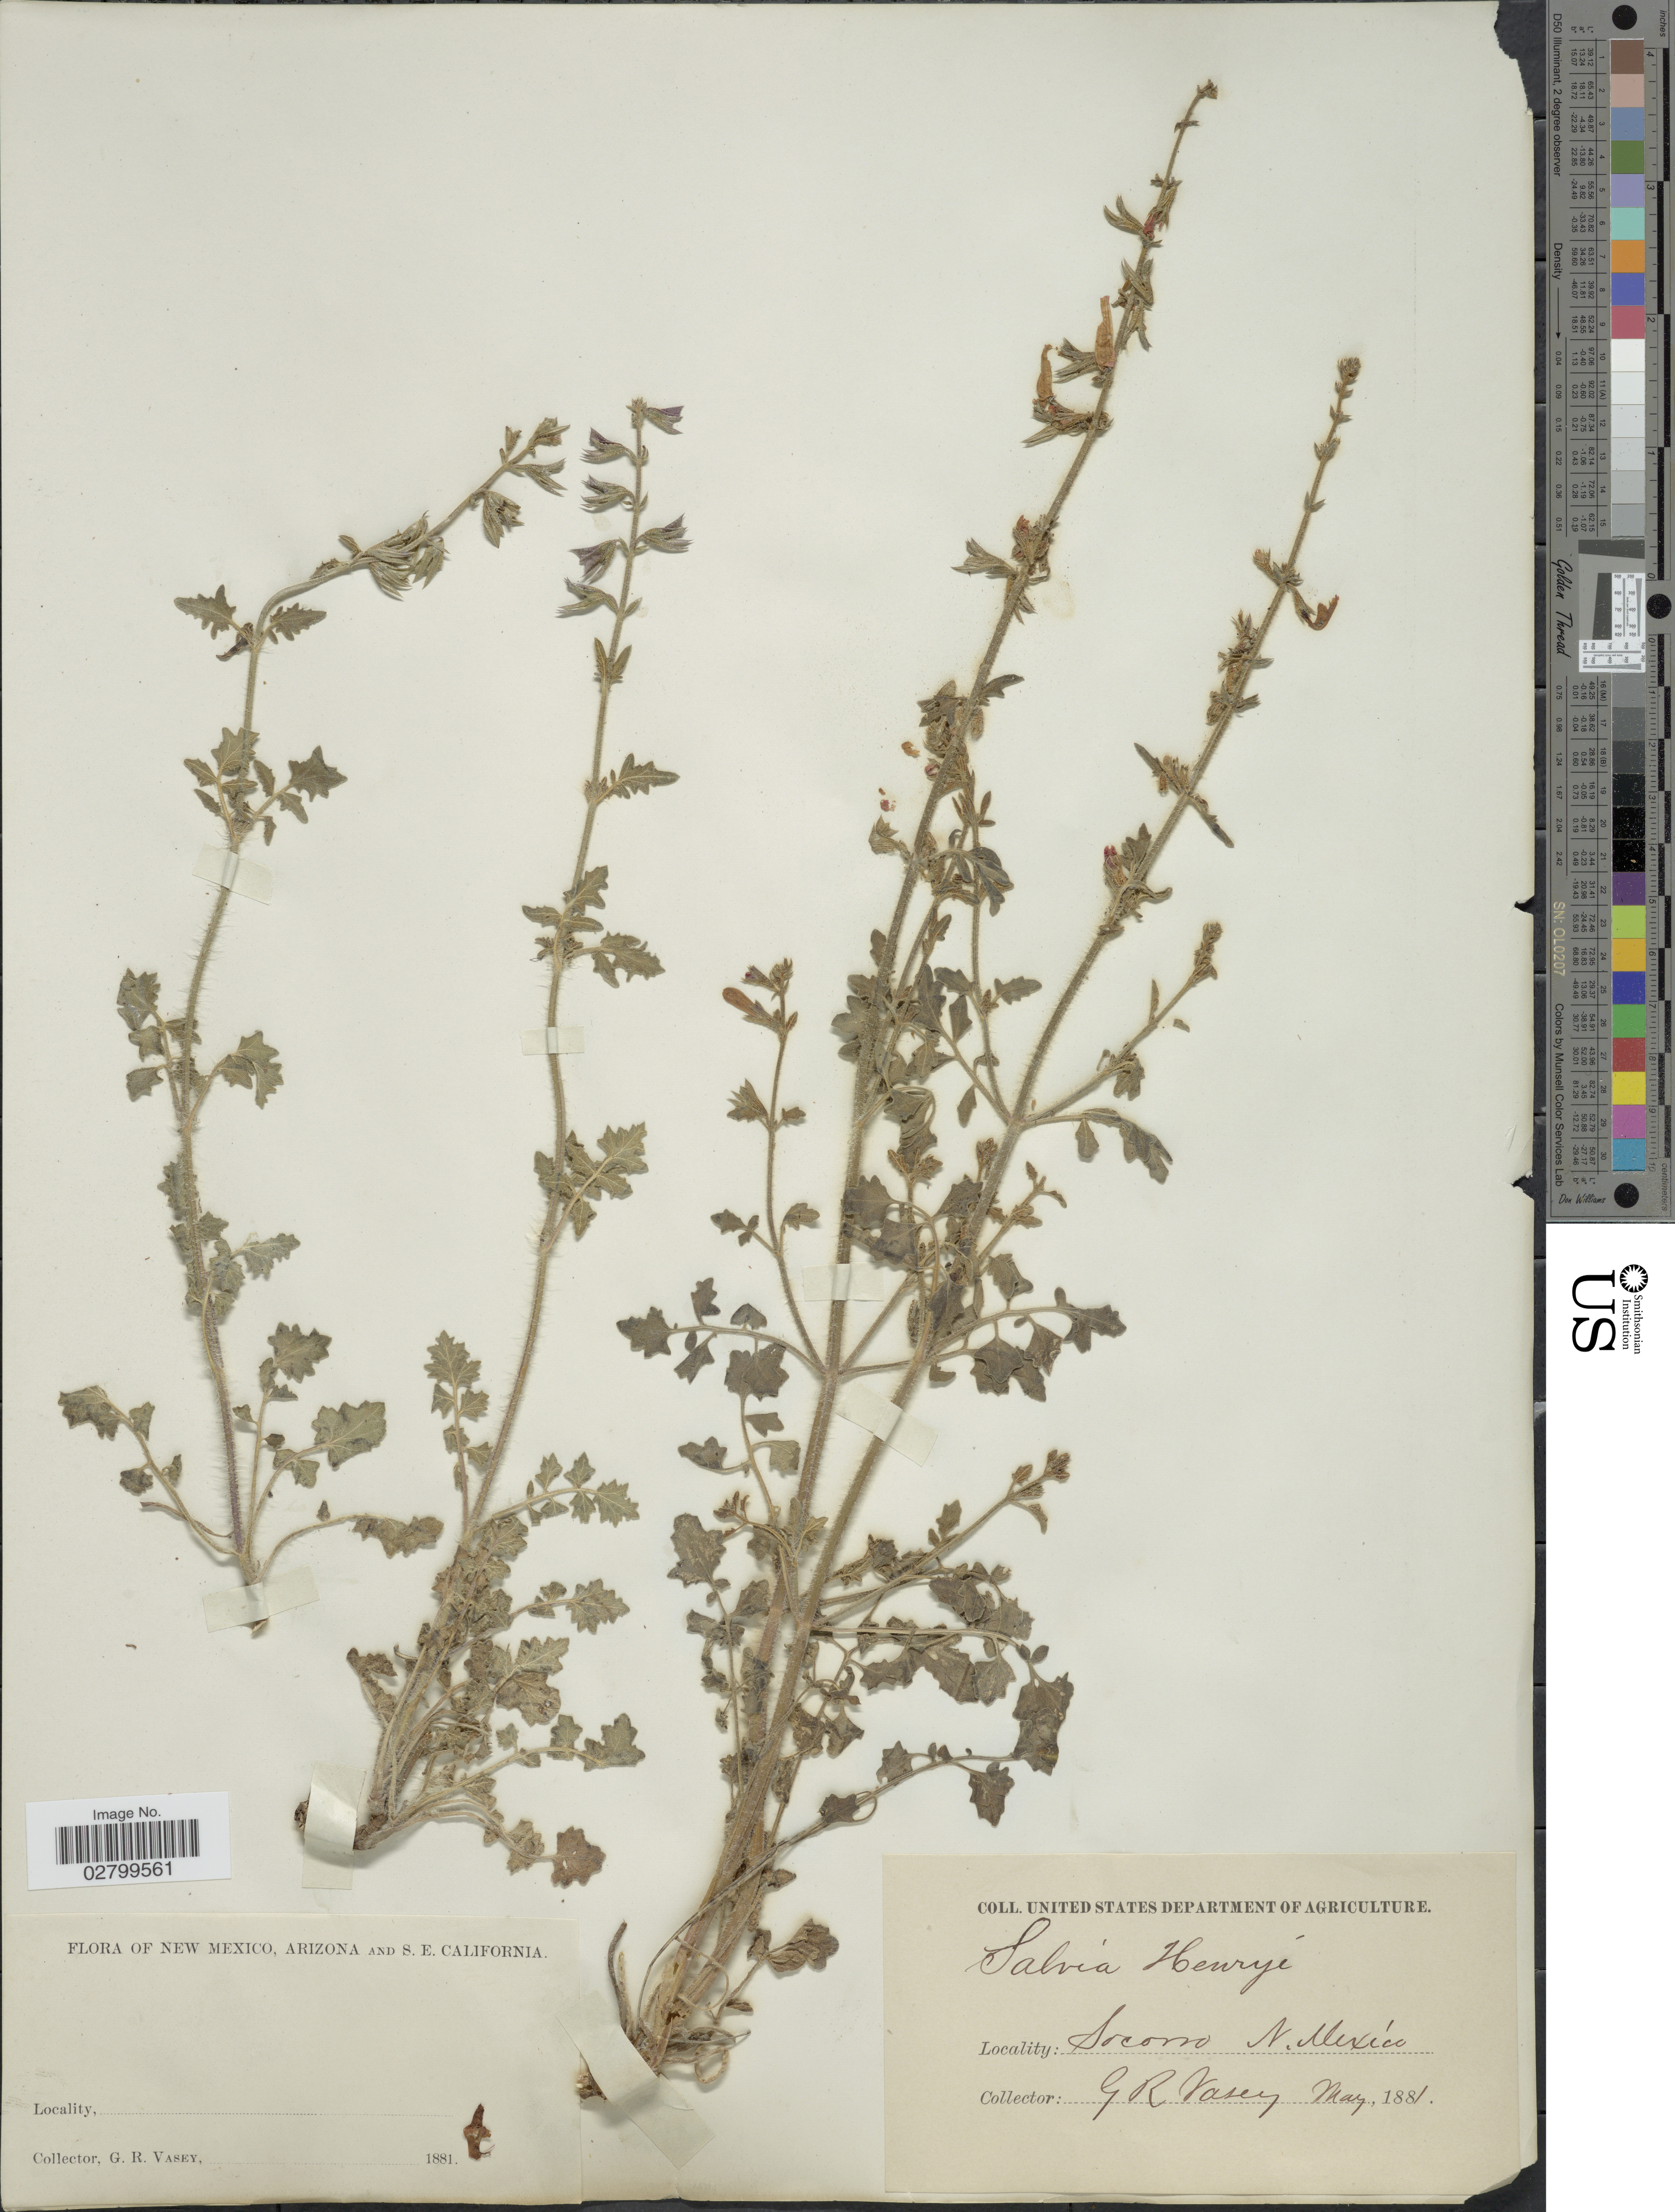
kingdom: Plantae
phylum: Tracheophyta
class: Magnoliopsida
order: Lamiales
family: Lamiaceae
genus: Salvia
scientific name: Salvia henryi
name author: A. Gray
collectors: G. R. Vasey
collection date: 1881-05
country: United States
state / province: New Mexico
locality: Socorro, N. Mexico.